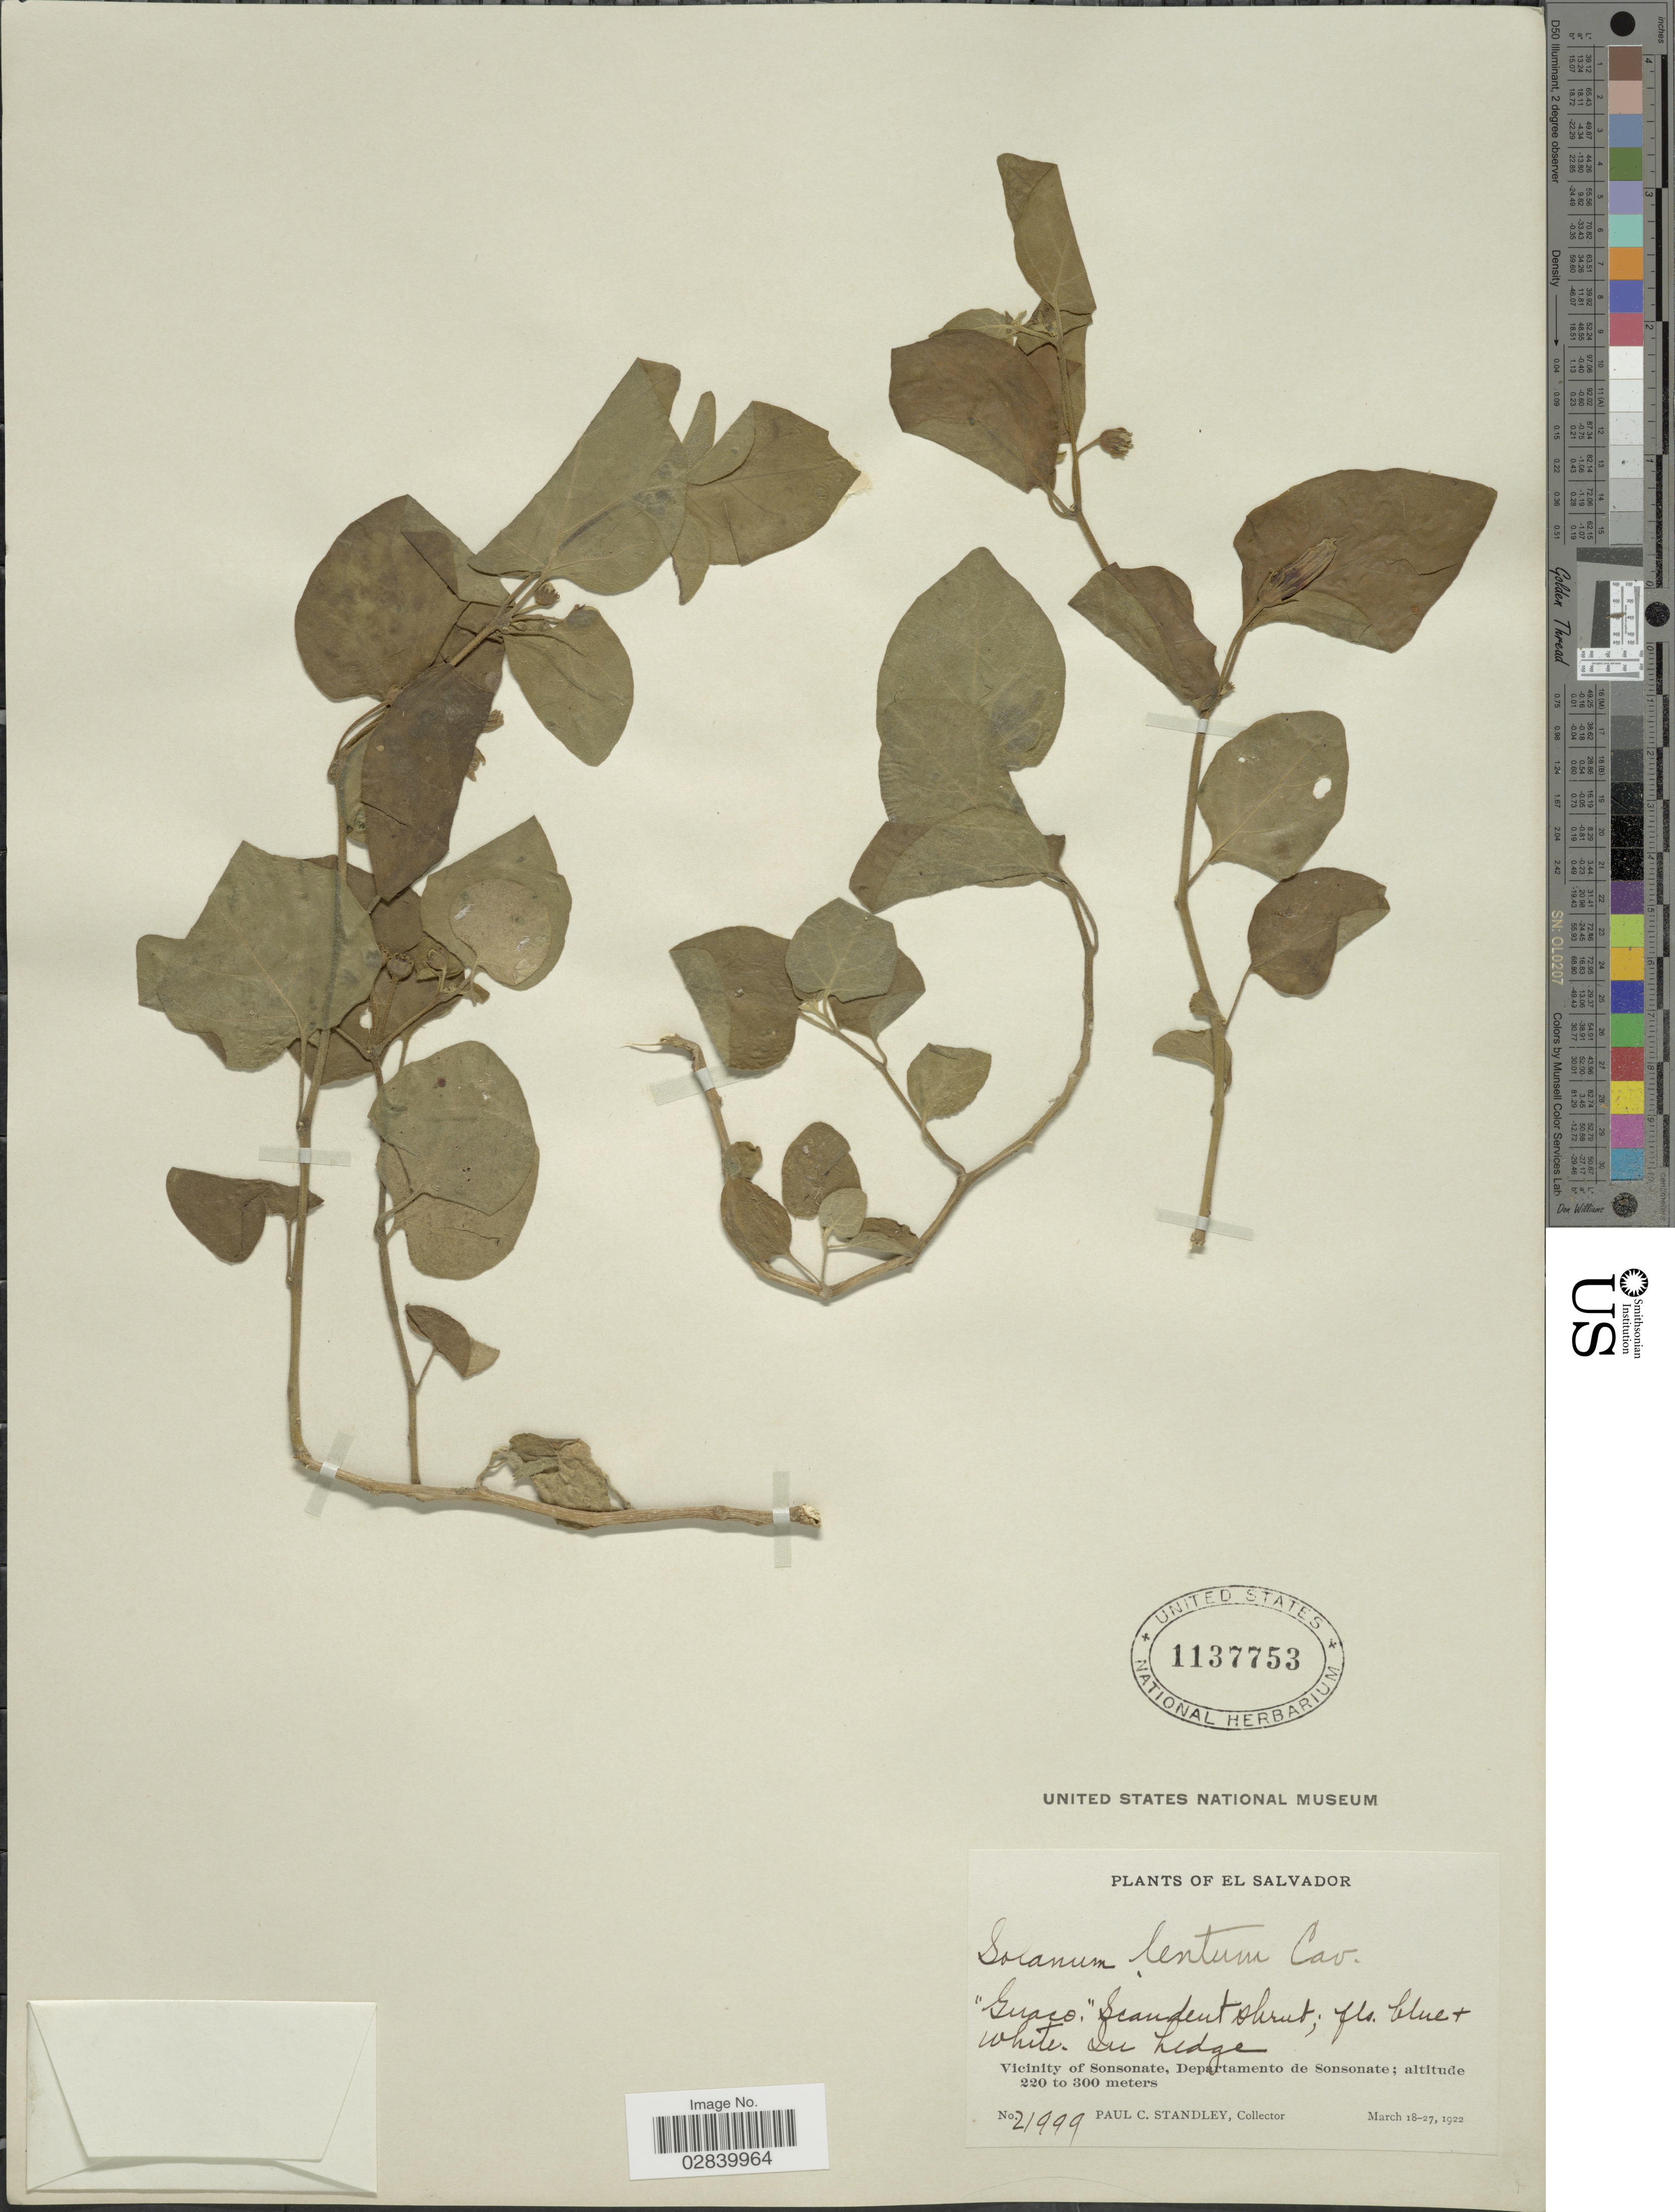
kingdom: Plantae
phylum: Tracheophyta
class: Magnoliopsida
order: Solanales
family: Solanaceae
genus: Lycianthes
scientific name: Lycianthes lenta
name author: (Cav.) Bitter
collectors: P. C. Standley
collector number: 21999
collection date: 1922-03-18/1922-03-27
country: El Salvador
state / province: Sonsonate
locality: Vicinity of Sonsonate, Departamento de Sonsonate.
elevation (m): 220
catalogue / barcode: US 1137753